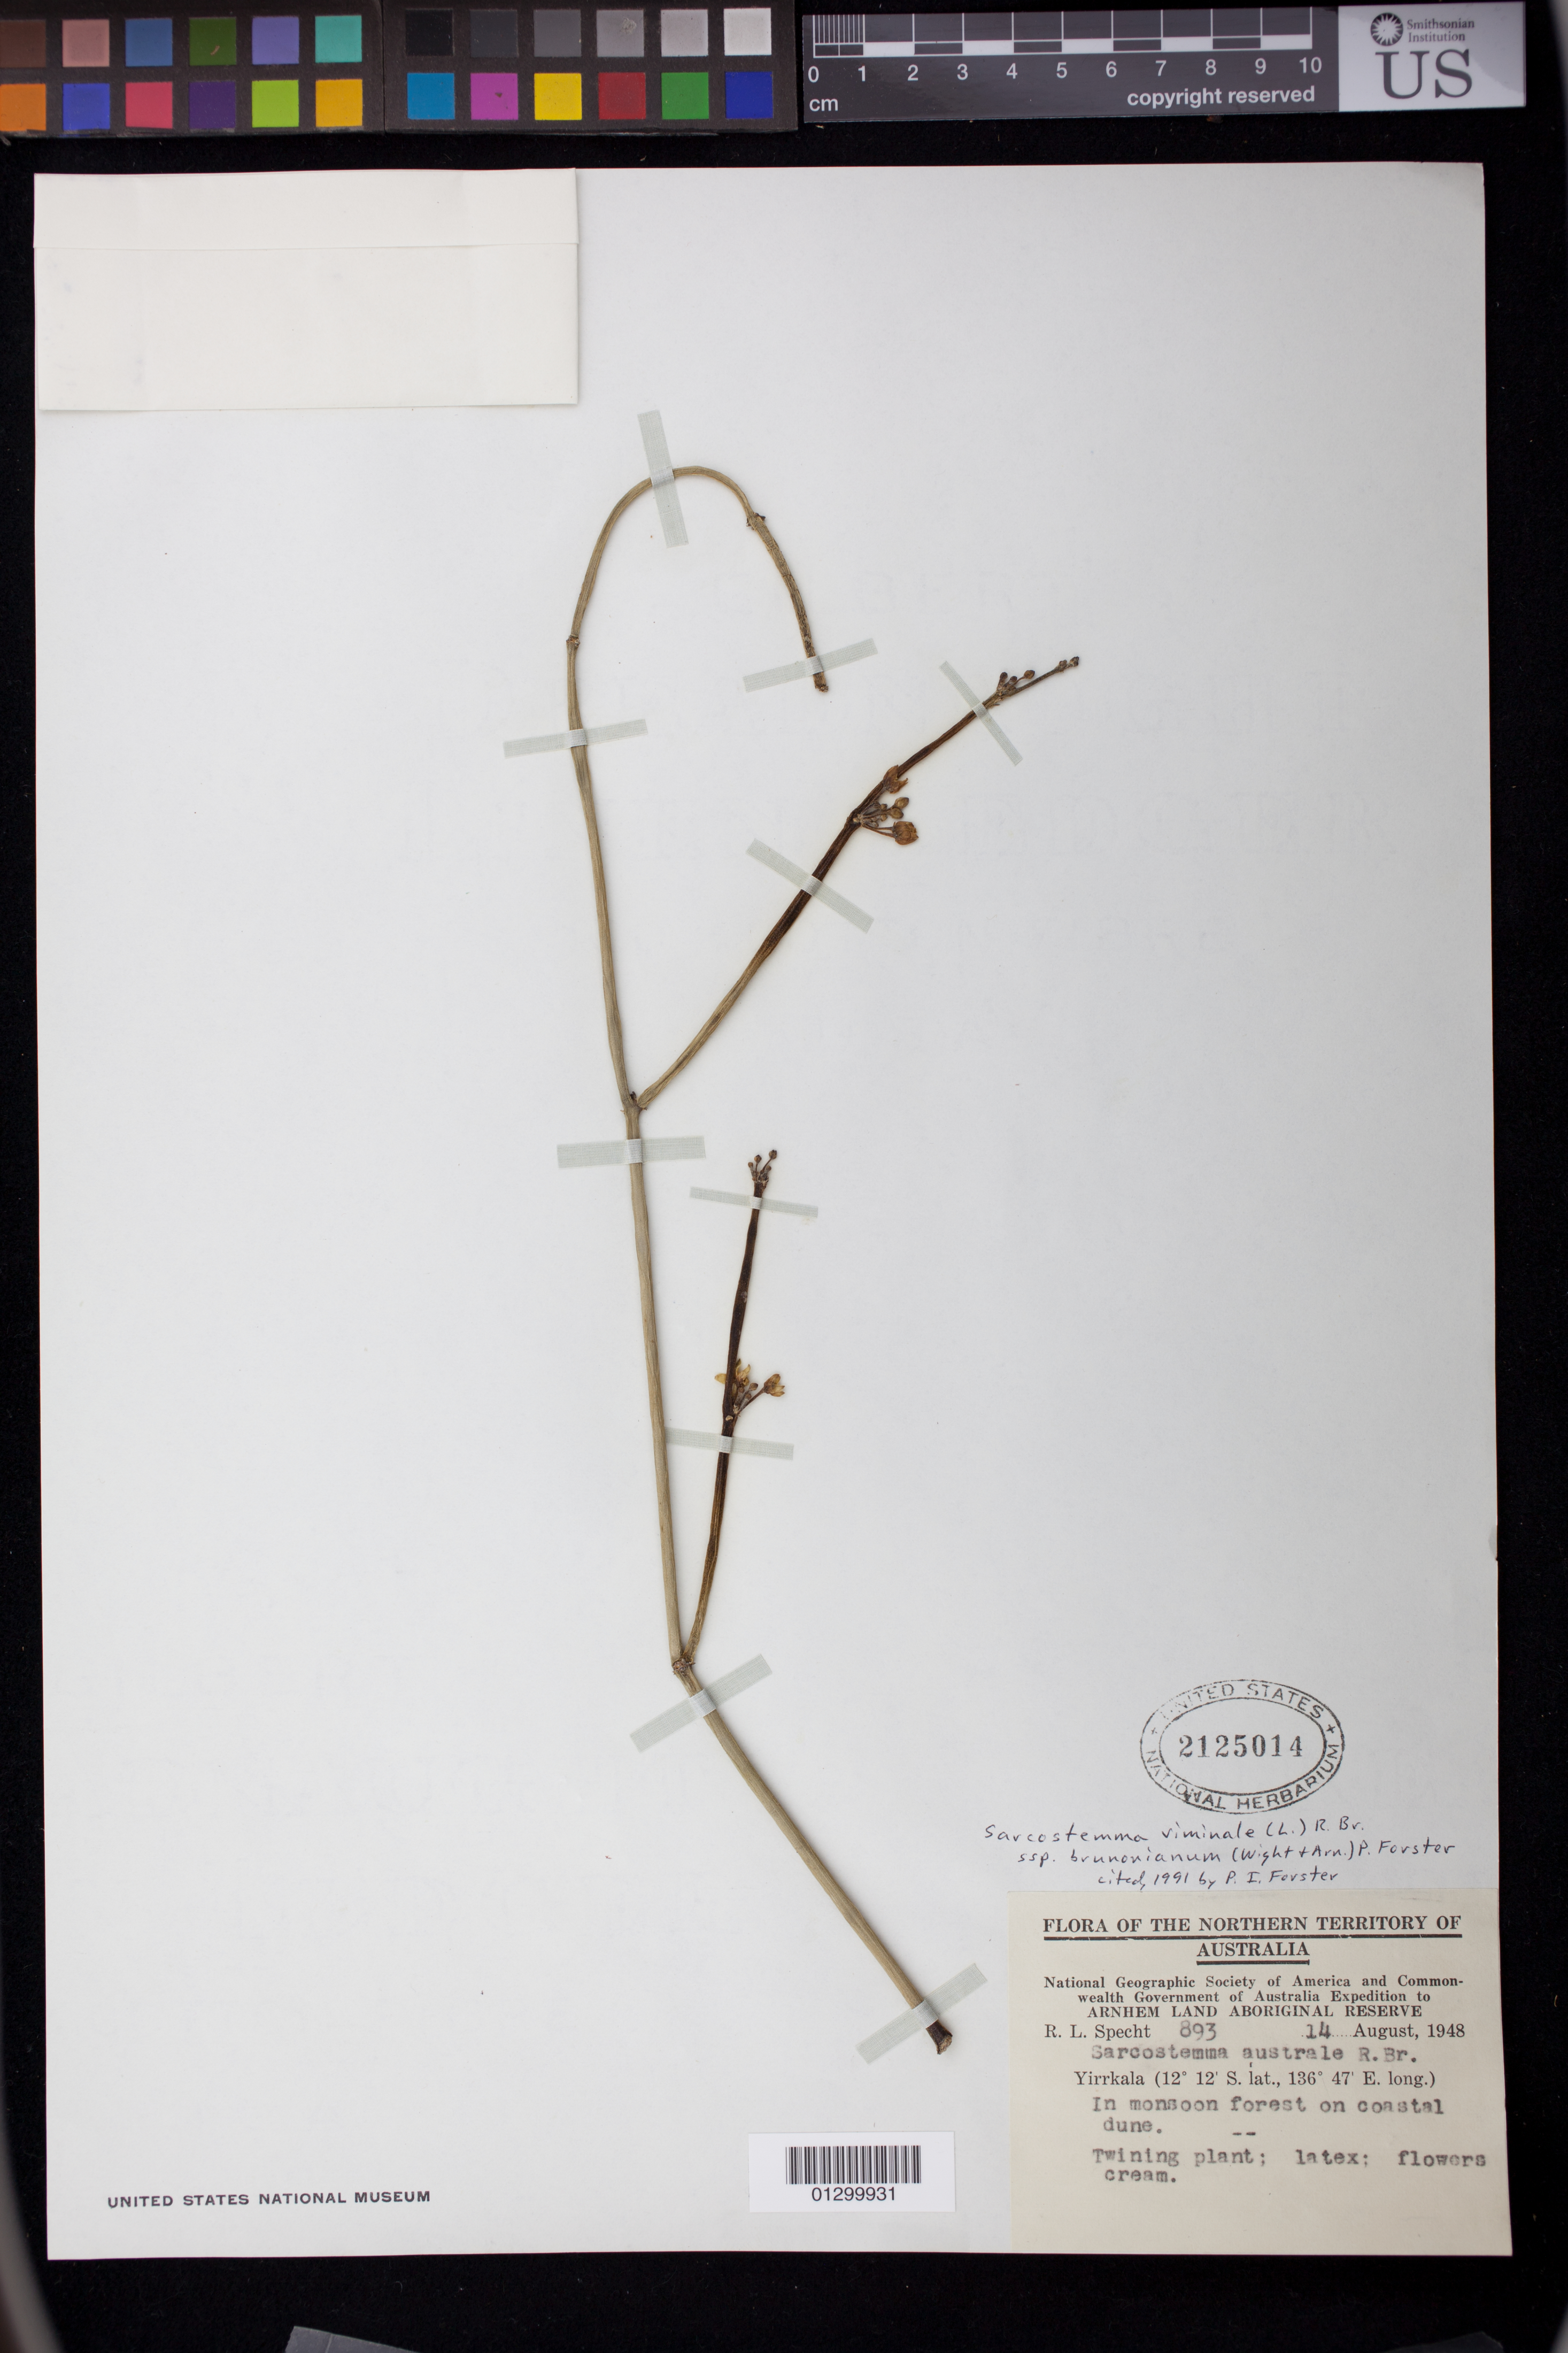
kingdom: Plantae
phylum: Tracheophyta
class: Magnoliopsida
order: Gentianales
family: Apocynaceae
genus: Sarcostemma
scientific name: Sarcostemma viminale subsp. brunonianum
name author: (Wight & Arn.) P.I. Forst.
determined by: Forster, P. I.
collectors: R. L. Specht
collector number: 893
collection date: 1948-08-14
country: Australia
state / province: Northern Territory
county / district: East Arnhem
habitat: In monsoon forest on coastal dune.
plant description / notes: Twining plant; latex; flowers cream.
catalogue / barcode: US 2125014